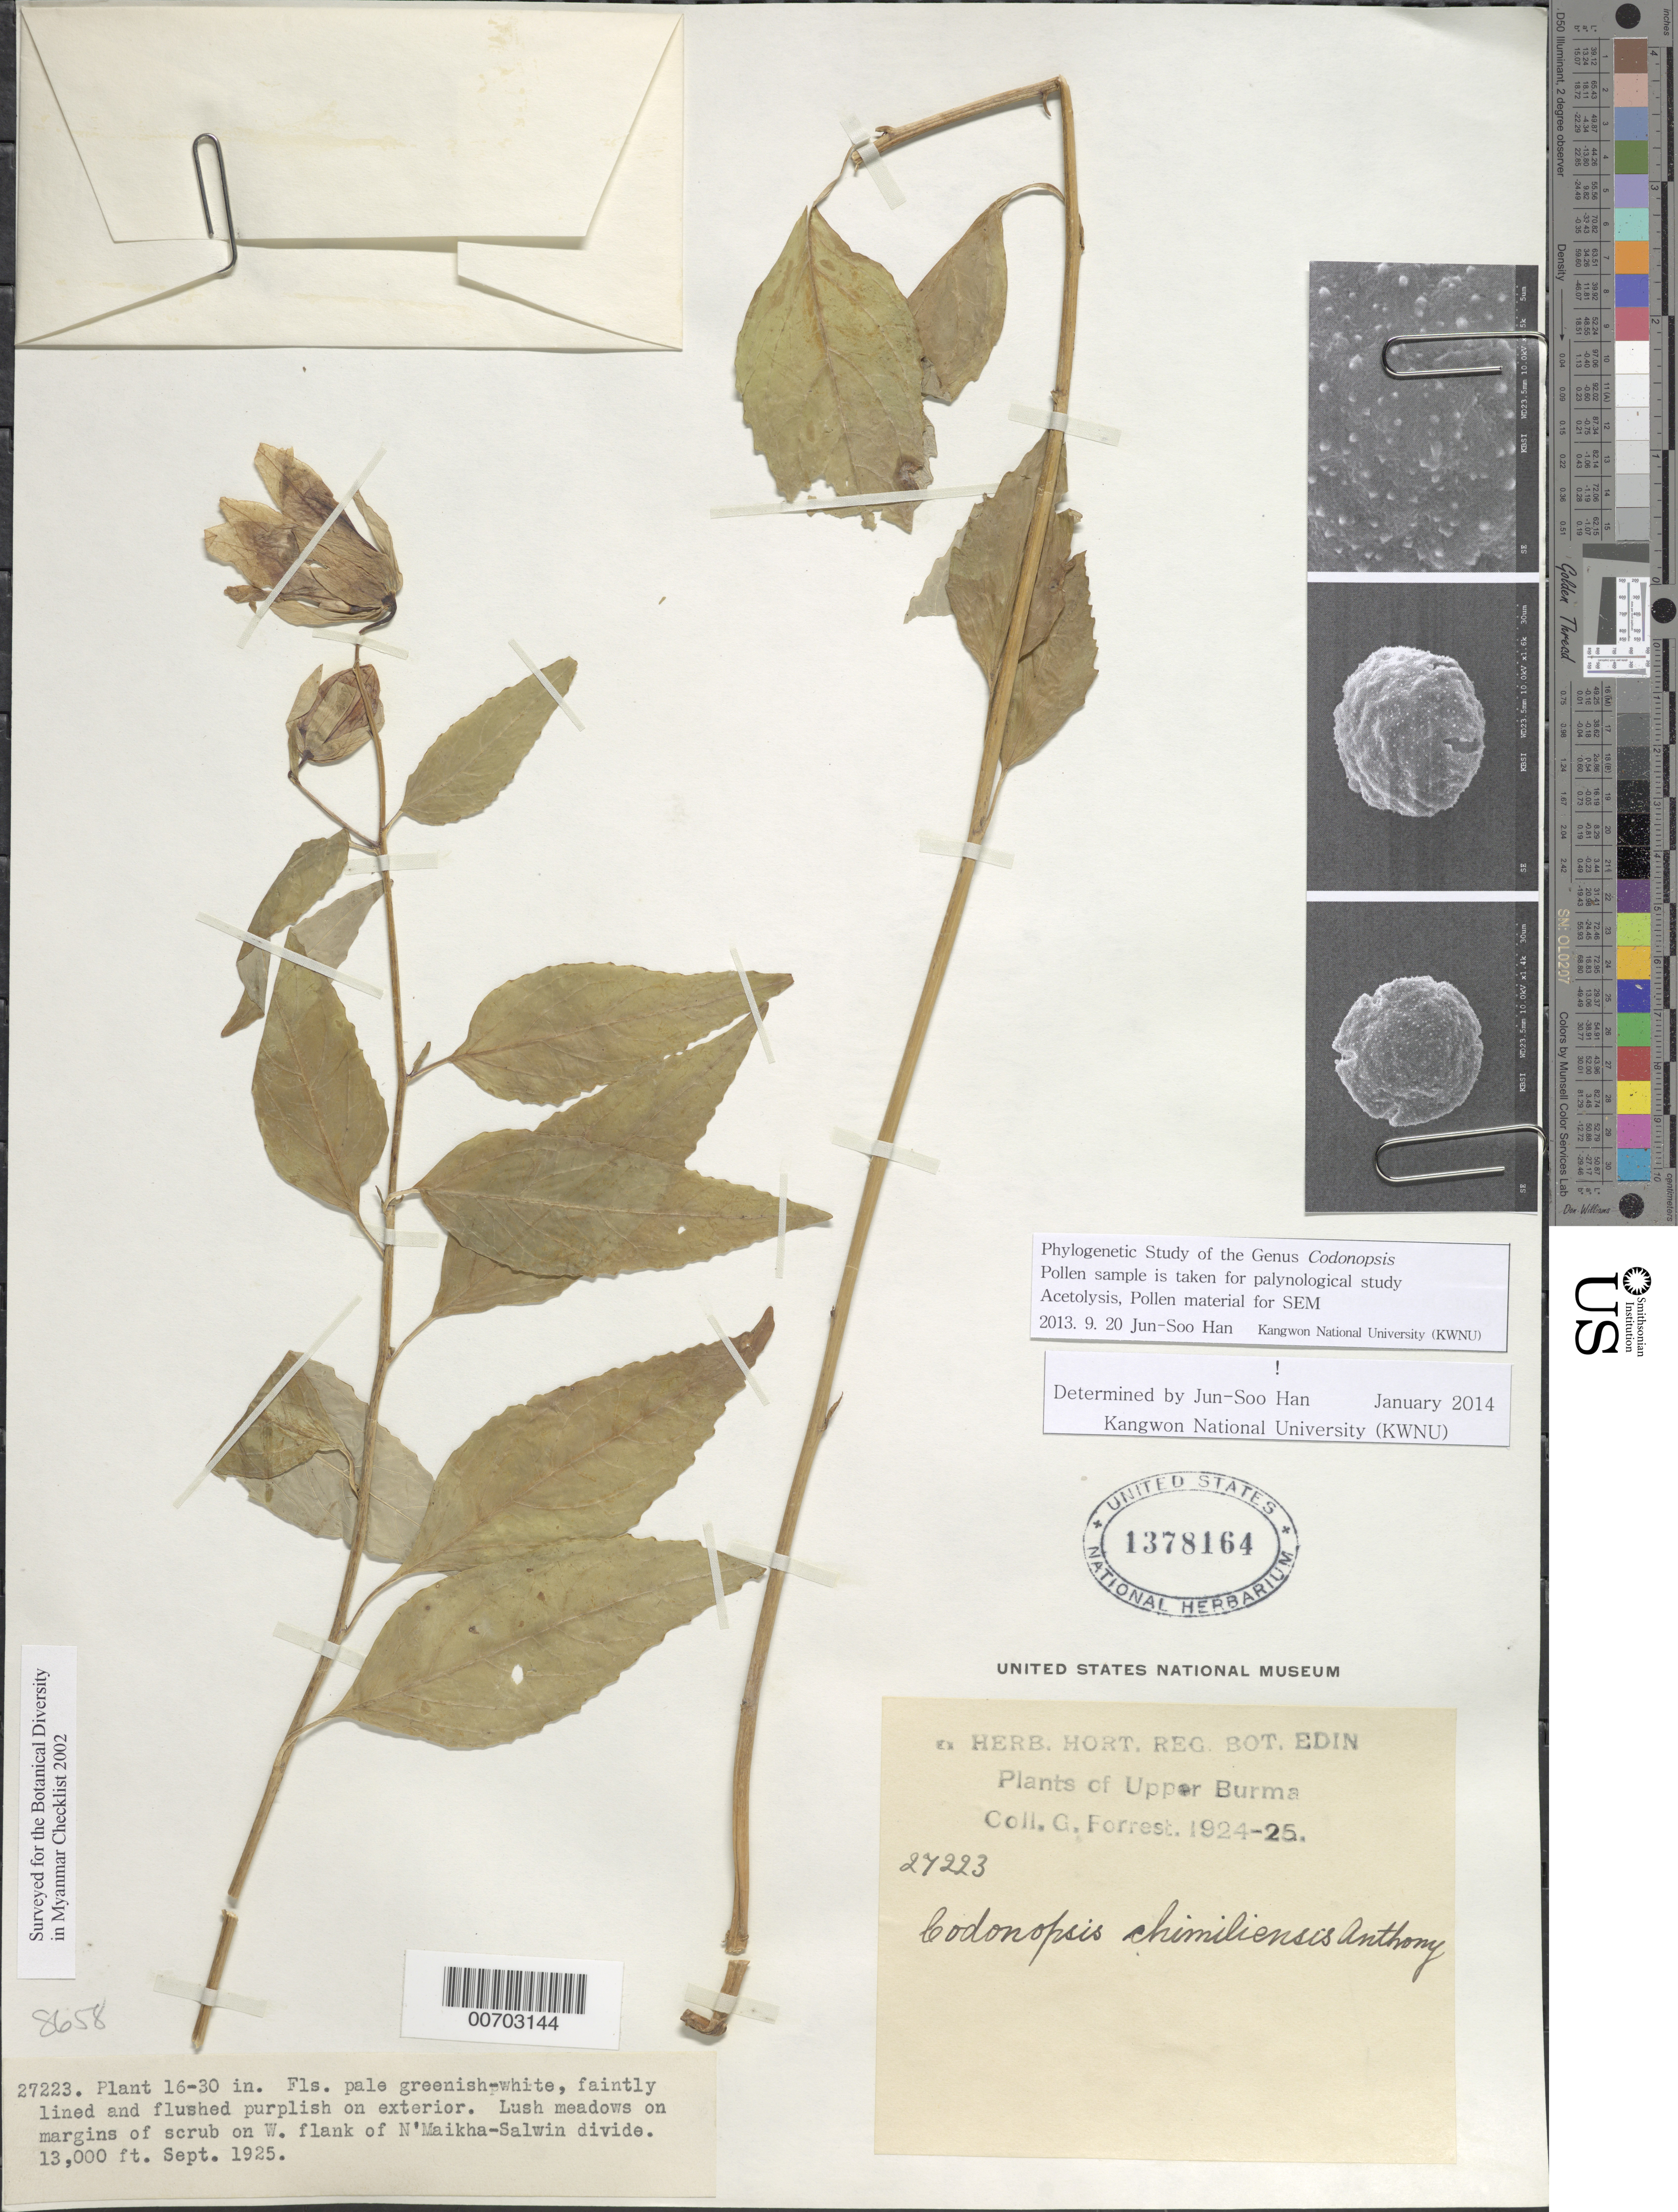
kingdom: Plantae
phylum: Tracheophyta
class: Magnoliopsida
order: Asterales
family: Campanulaceae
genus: Codonopsis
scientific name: Codonopsis chimiliensis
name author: J. Anthony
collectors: G. Forrest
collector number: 27223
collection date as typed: Sep 1925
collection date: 1925-09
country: Myanmar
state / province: Kachin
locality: N'Maikha-Salwin Divide, W flank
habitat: Lush meadows on scrub margins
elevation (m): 3962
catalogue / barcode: US 1378164